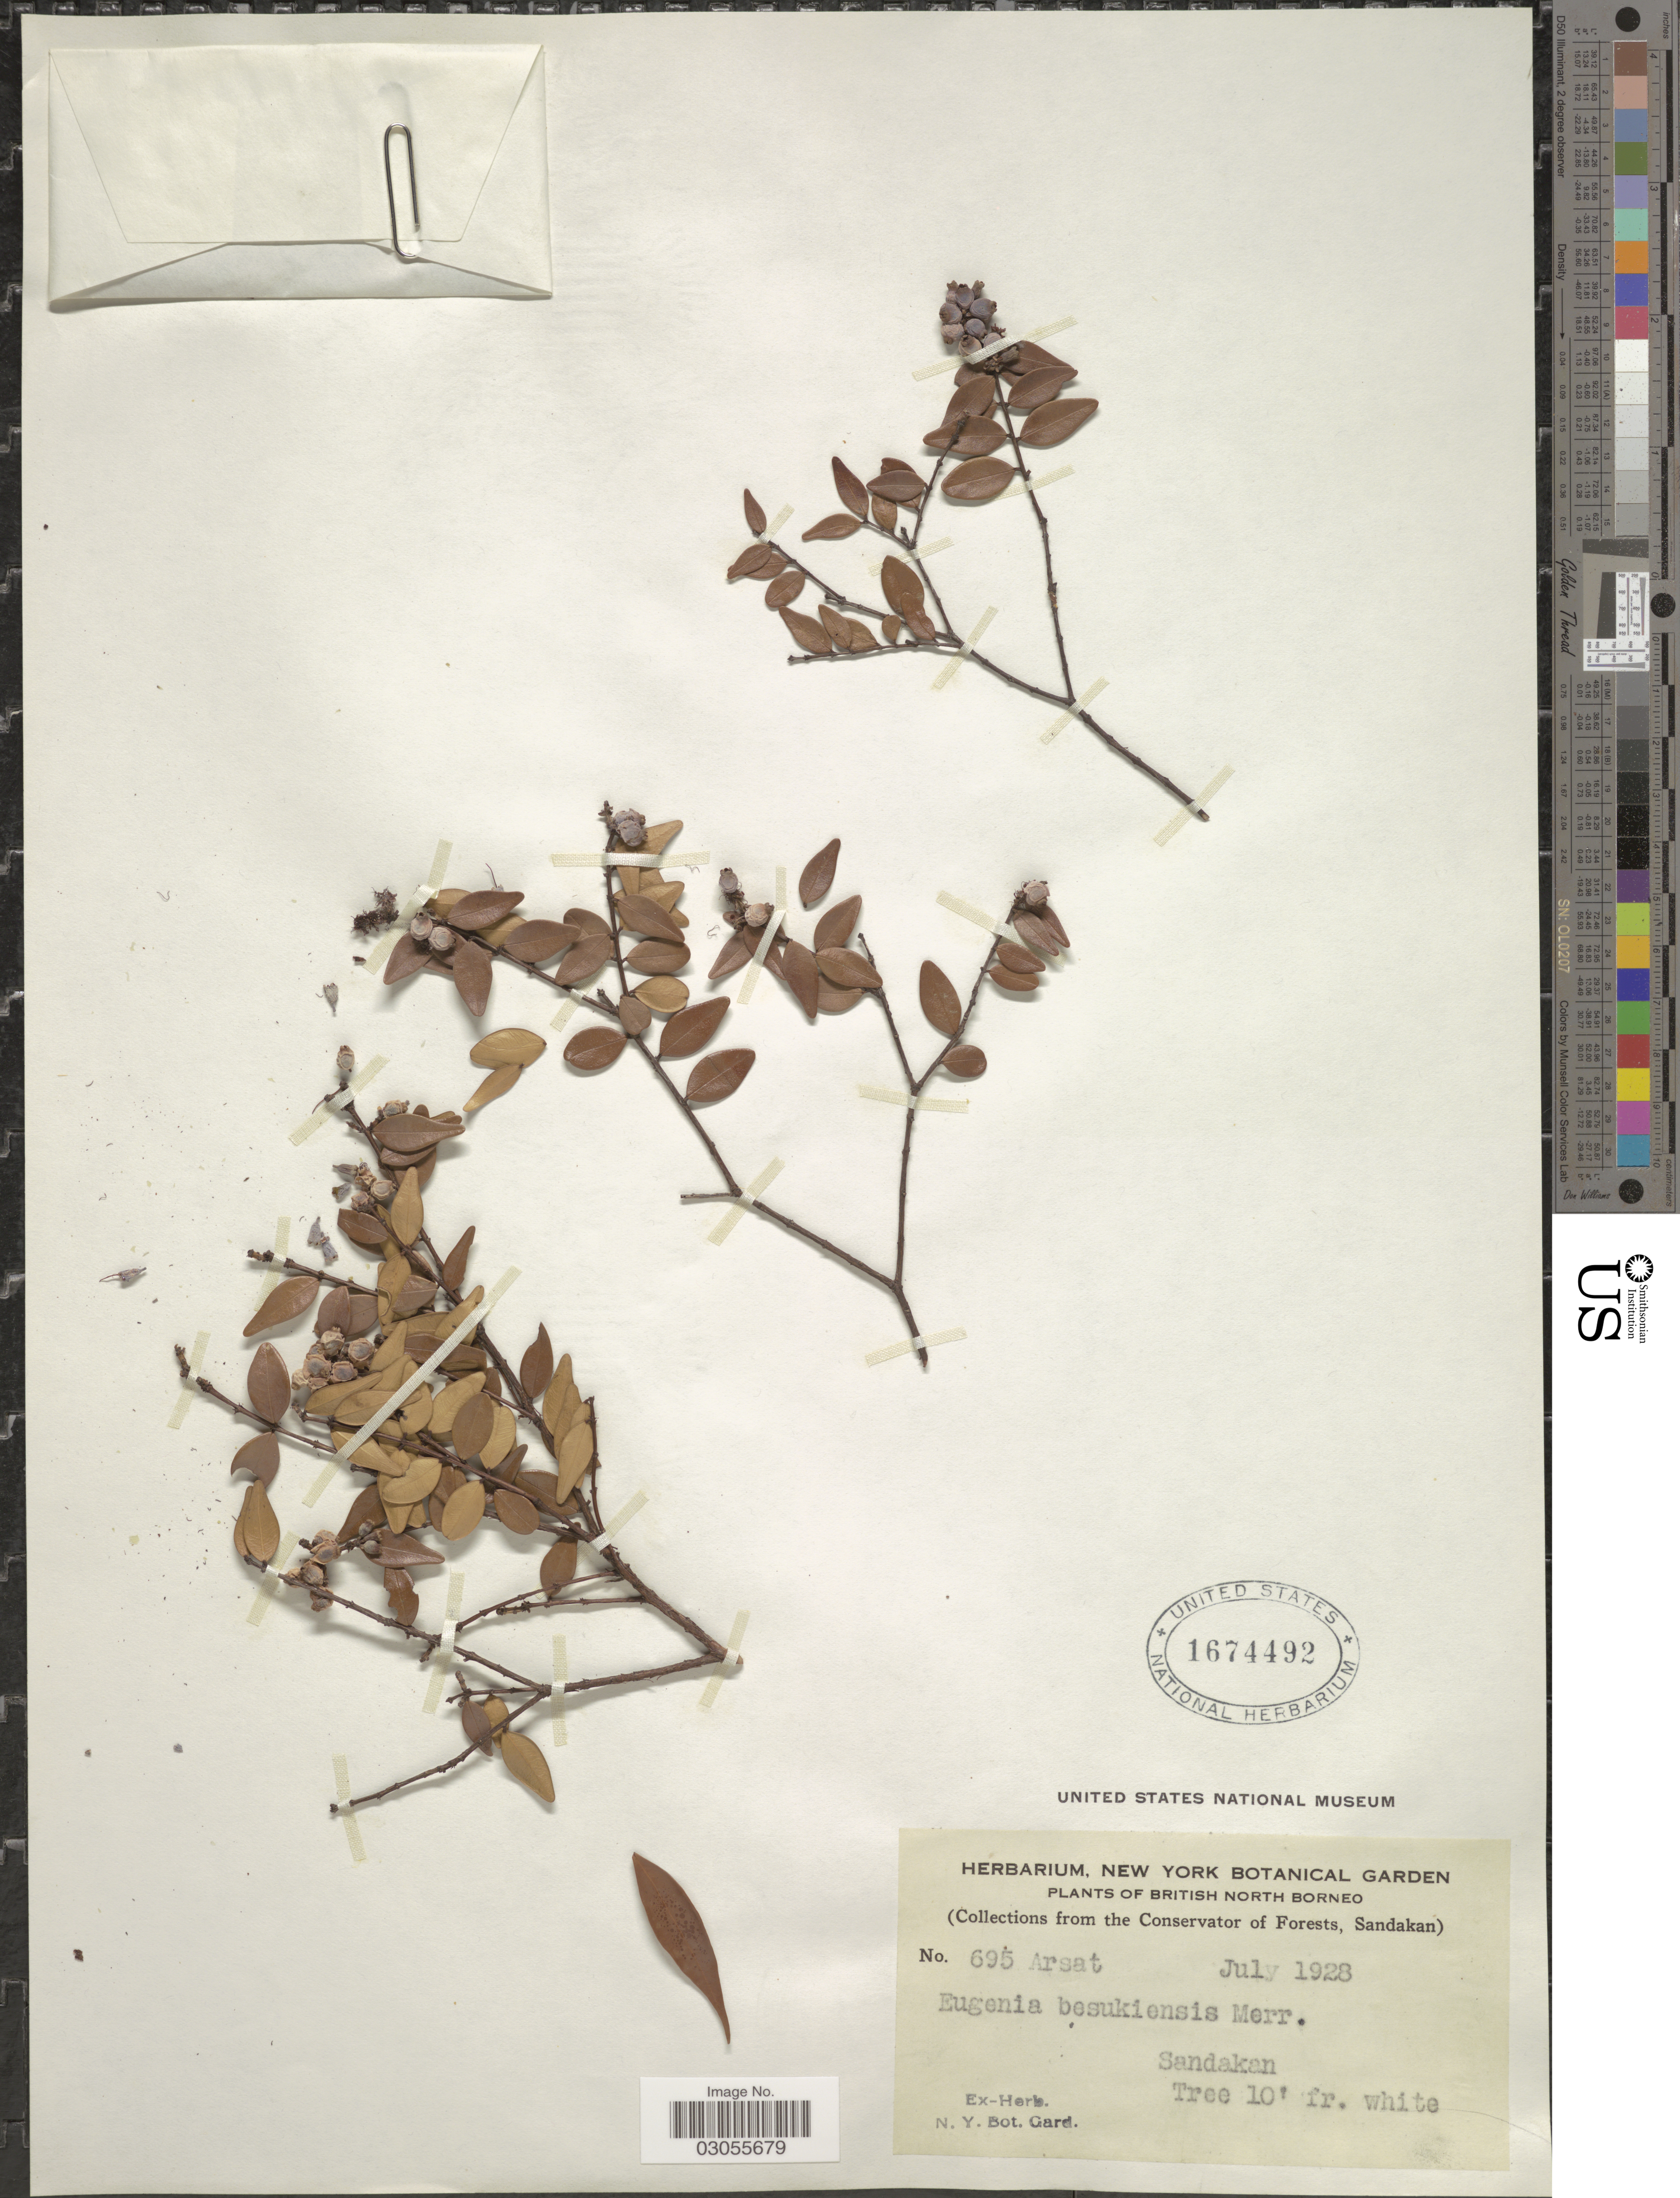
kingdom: Plantae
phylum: Tracheophyta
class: Magnoliopsida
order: Myrtales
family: Myrtaceae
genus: Syzygium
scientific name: Syzygium bankense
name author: (Hassk.) Merr. & L.M. Perry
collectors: Arsat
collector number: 695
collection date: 1928-07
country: Malaysia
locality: British North Borneo. Sandakan.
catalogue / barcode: US 1674492